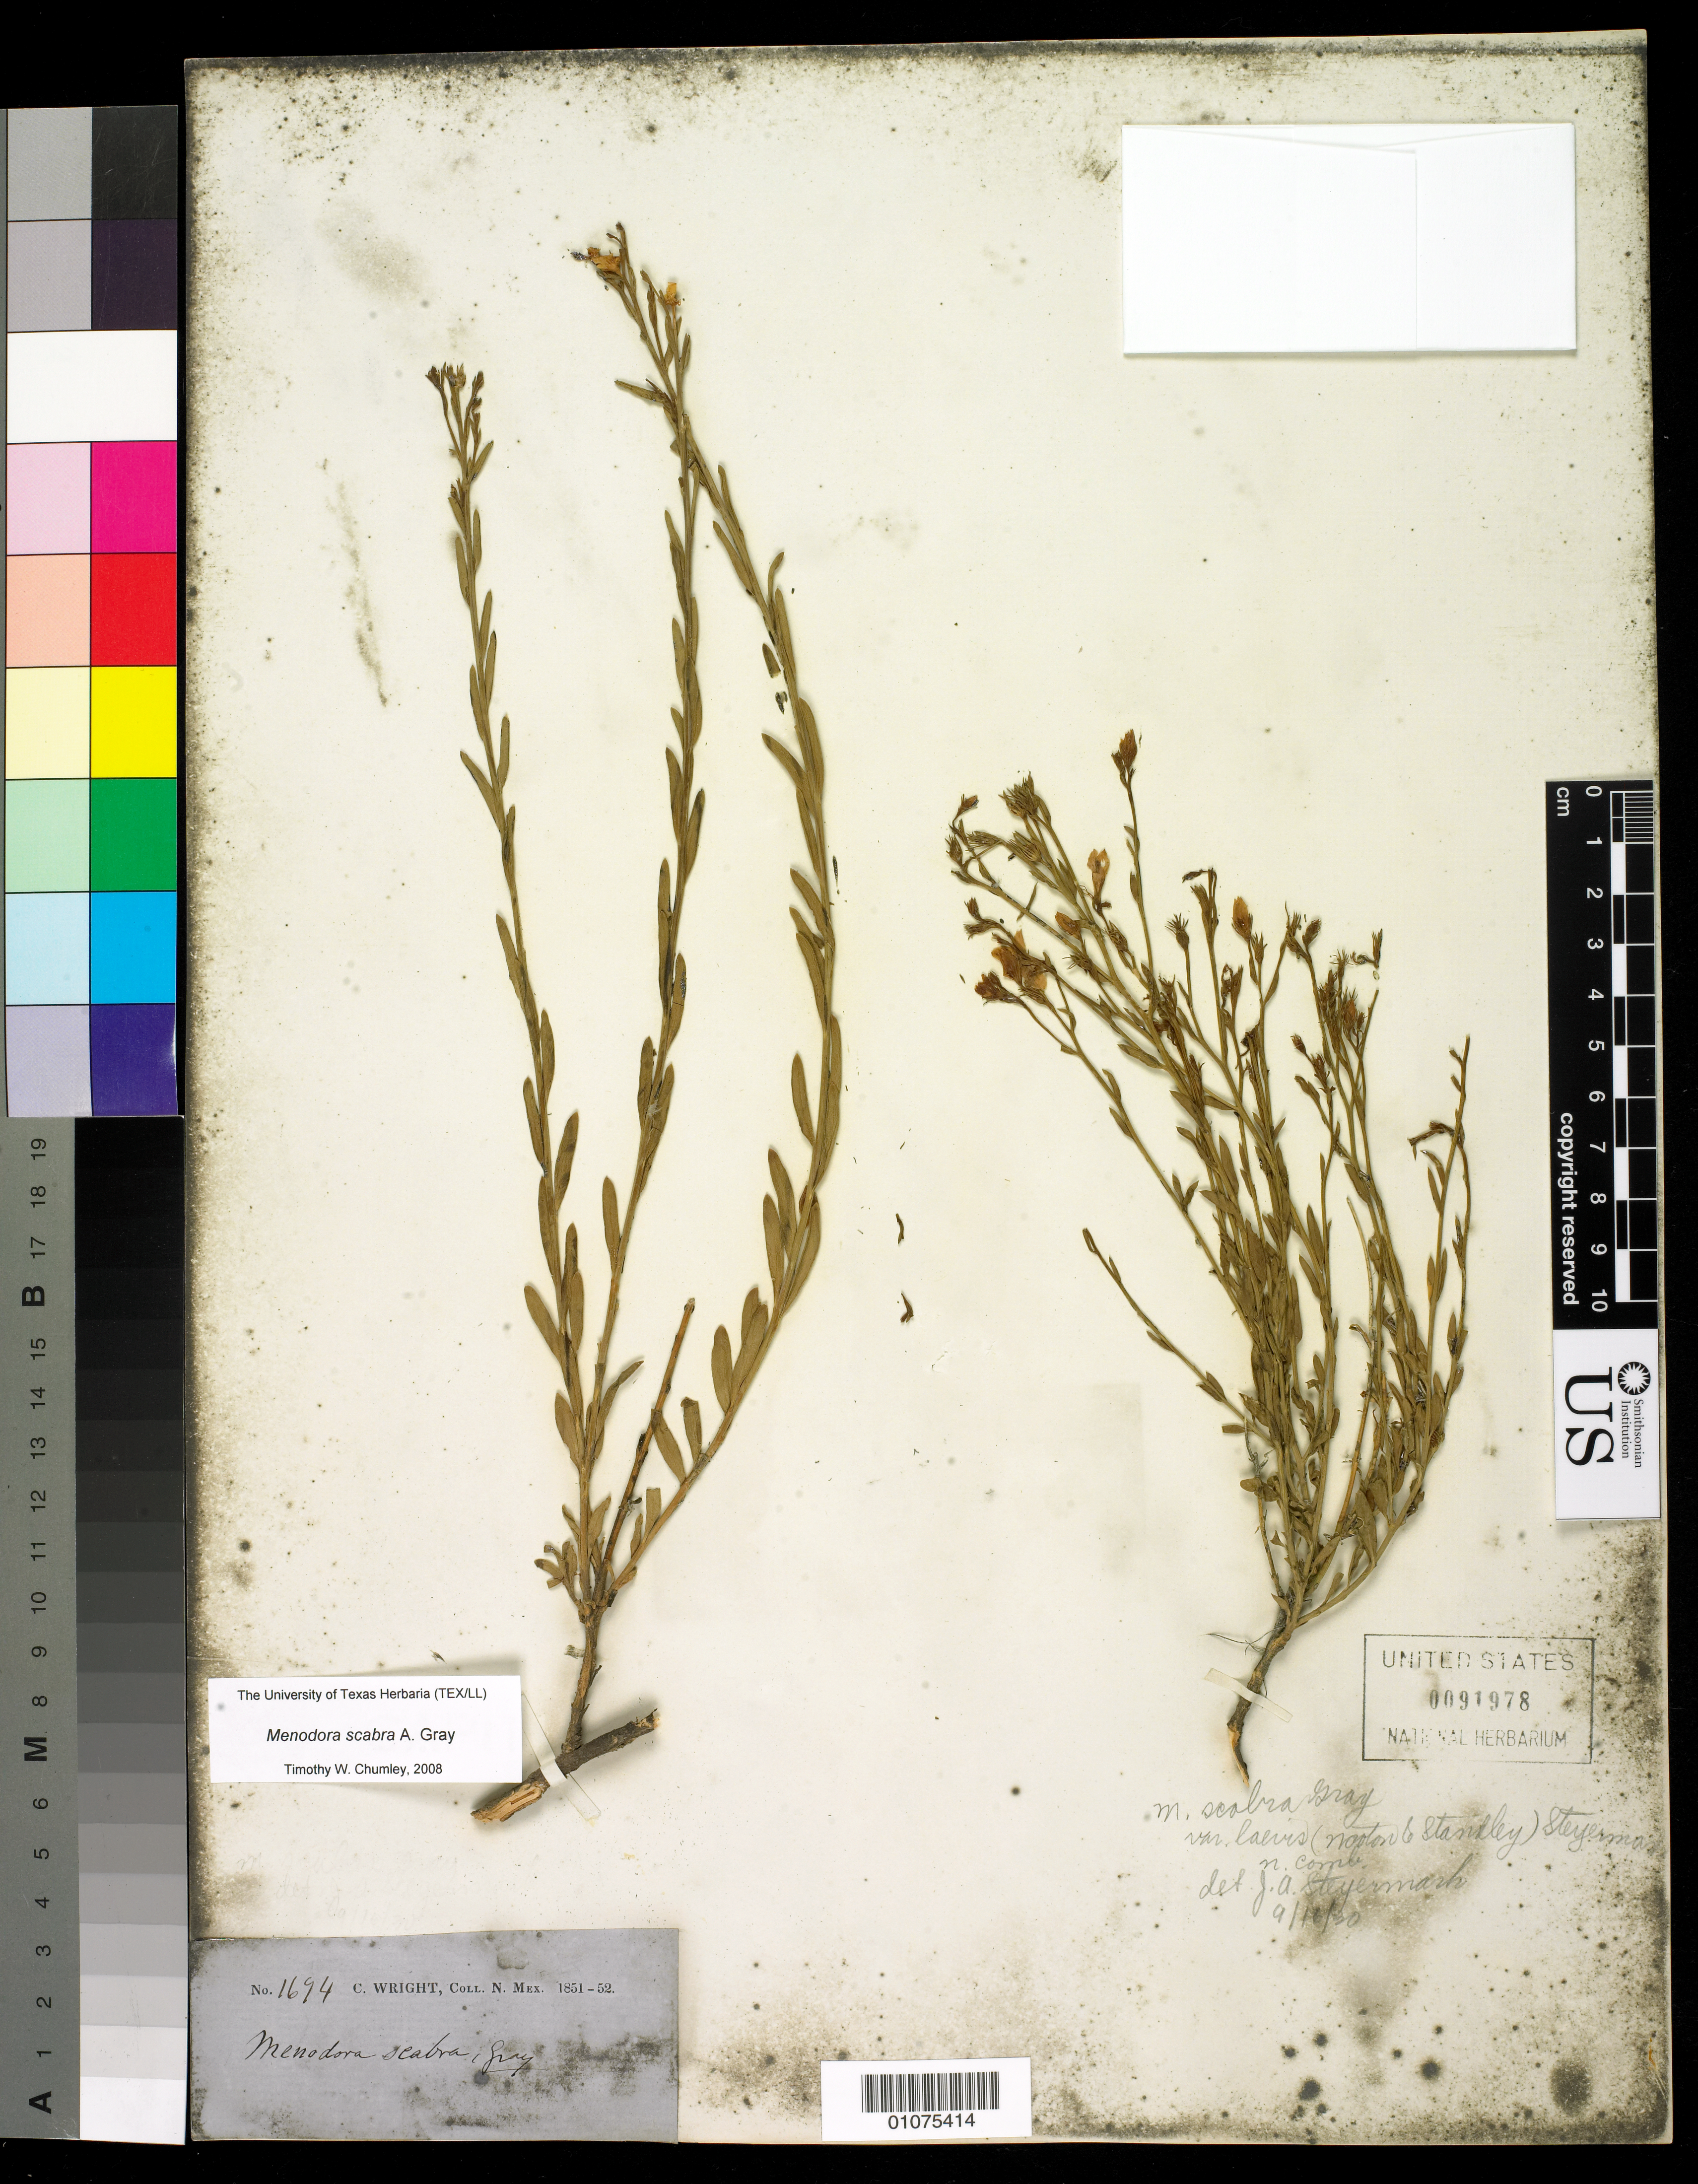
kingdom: Plantae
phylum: Tracheophyta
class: Magnoliopsida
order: Lamiales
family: Oleaceae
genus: Menodora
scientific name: Menodora scabra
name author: A. Gray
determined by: Chumley, T. W., (TEX)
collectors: C. Wright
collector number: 1694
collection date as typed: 1851 to -- --- 1852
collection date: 1851/1852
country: United States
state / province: New Mexico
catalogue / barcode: US 91978